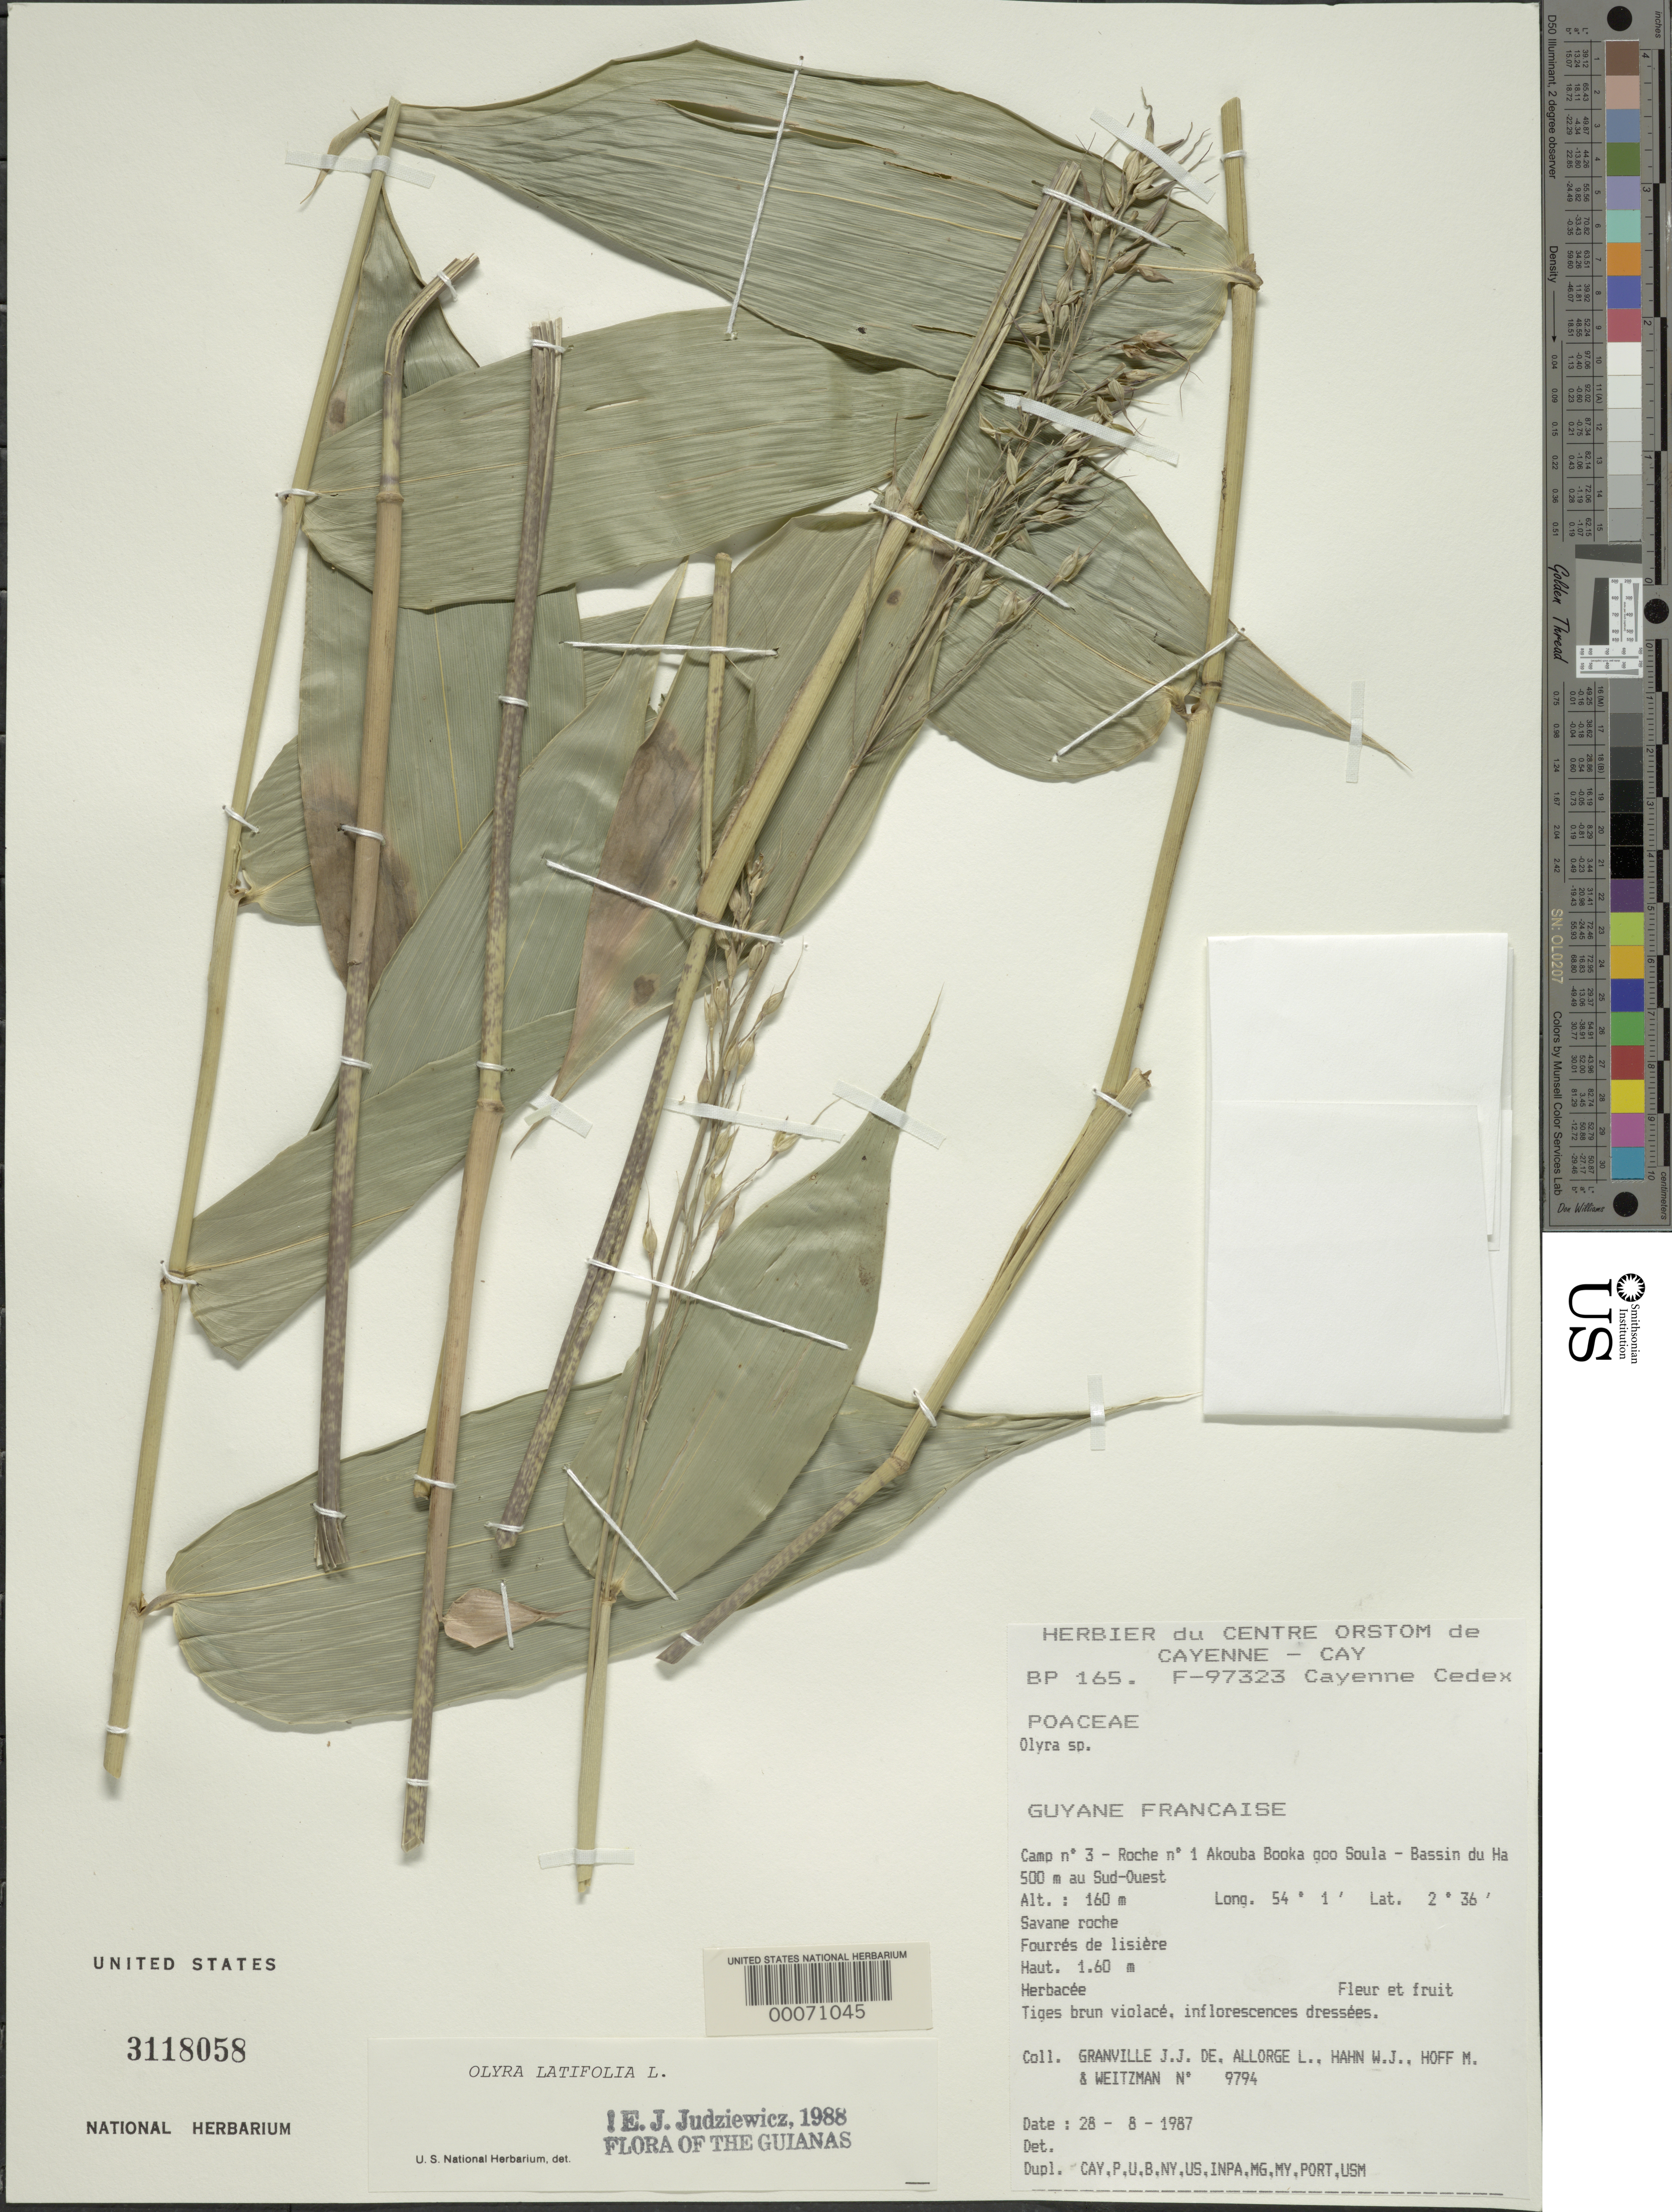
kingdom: Plantae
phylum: Tracheophyta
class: Liliopsida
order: Poales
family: Poaceae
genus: Olyra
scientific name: Olyra latifolia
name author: L.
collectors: J.-J. de Granville, L. Allorge, W. J. Hahn, M. Hoff & A. L. Weitzman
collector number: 9794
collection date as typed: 28 Aug 1987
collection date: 1987-08-28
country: French Guiana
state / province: Cayenne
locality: Camp 3, roche 1 akouba booka goo soula, bassin du ha 500 m au sud-oueste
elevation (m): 160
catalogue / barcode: US 3119058